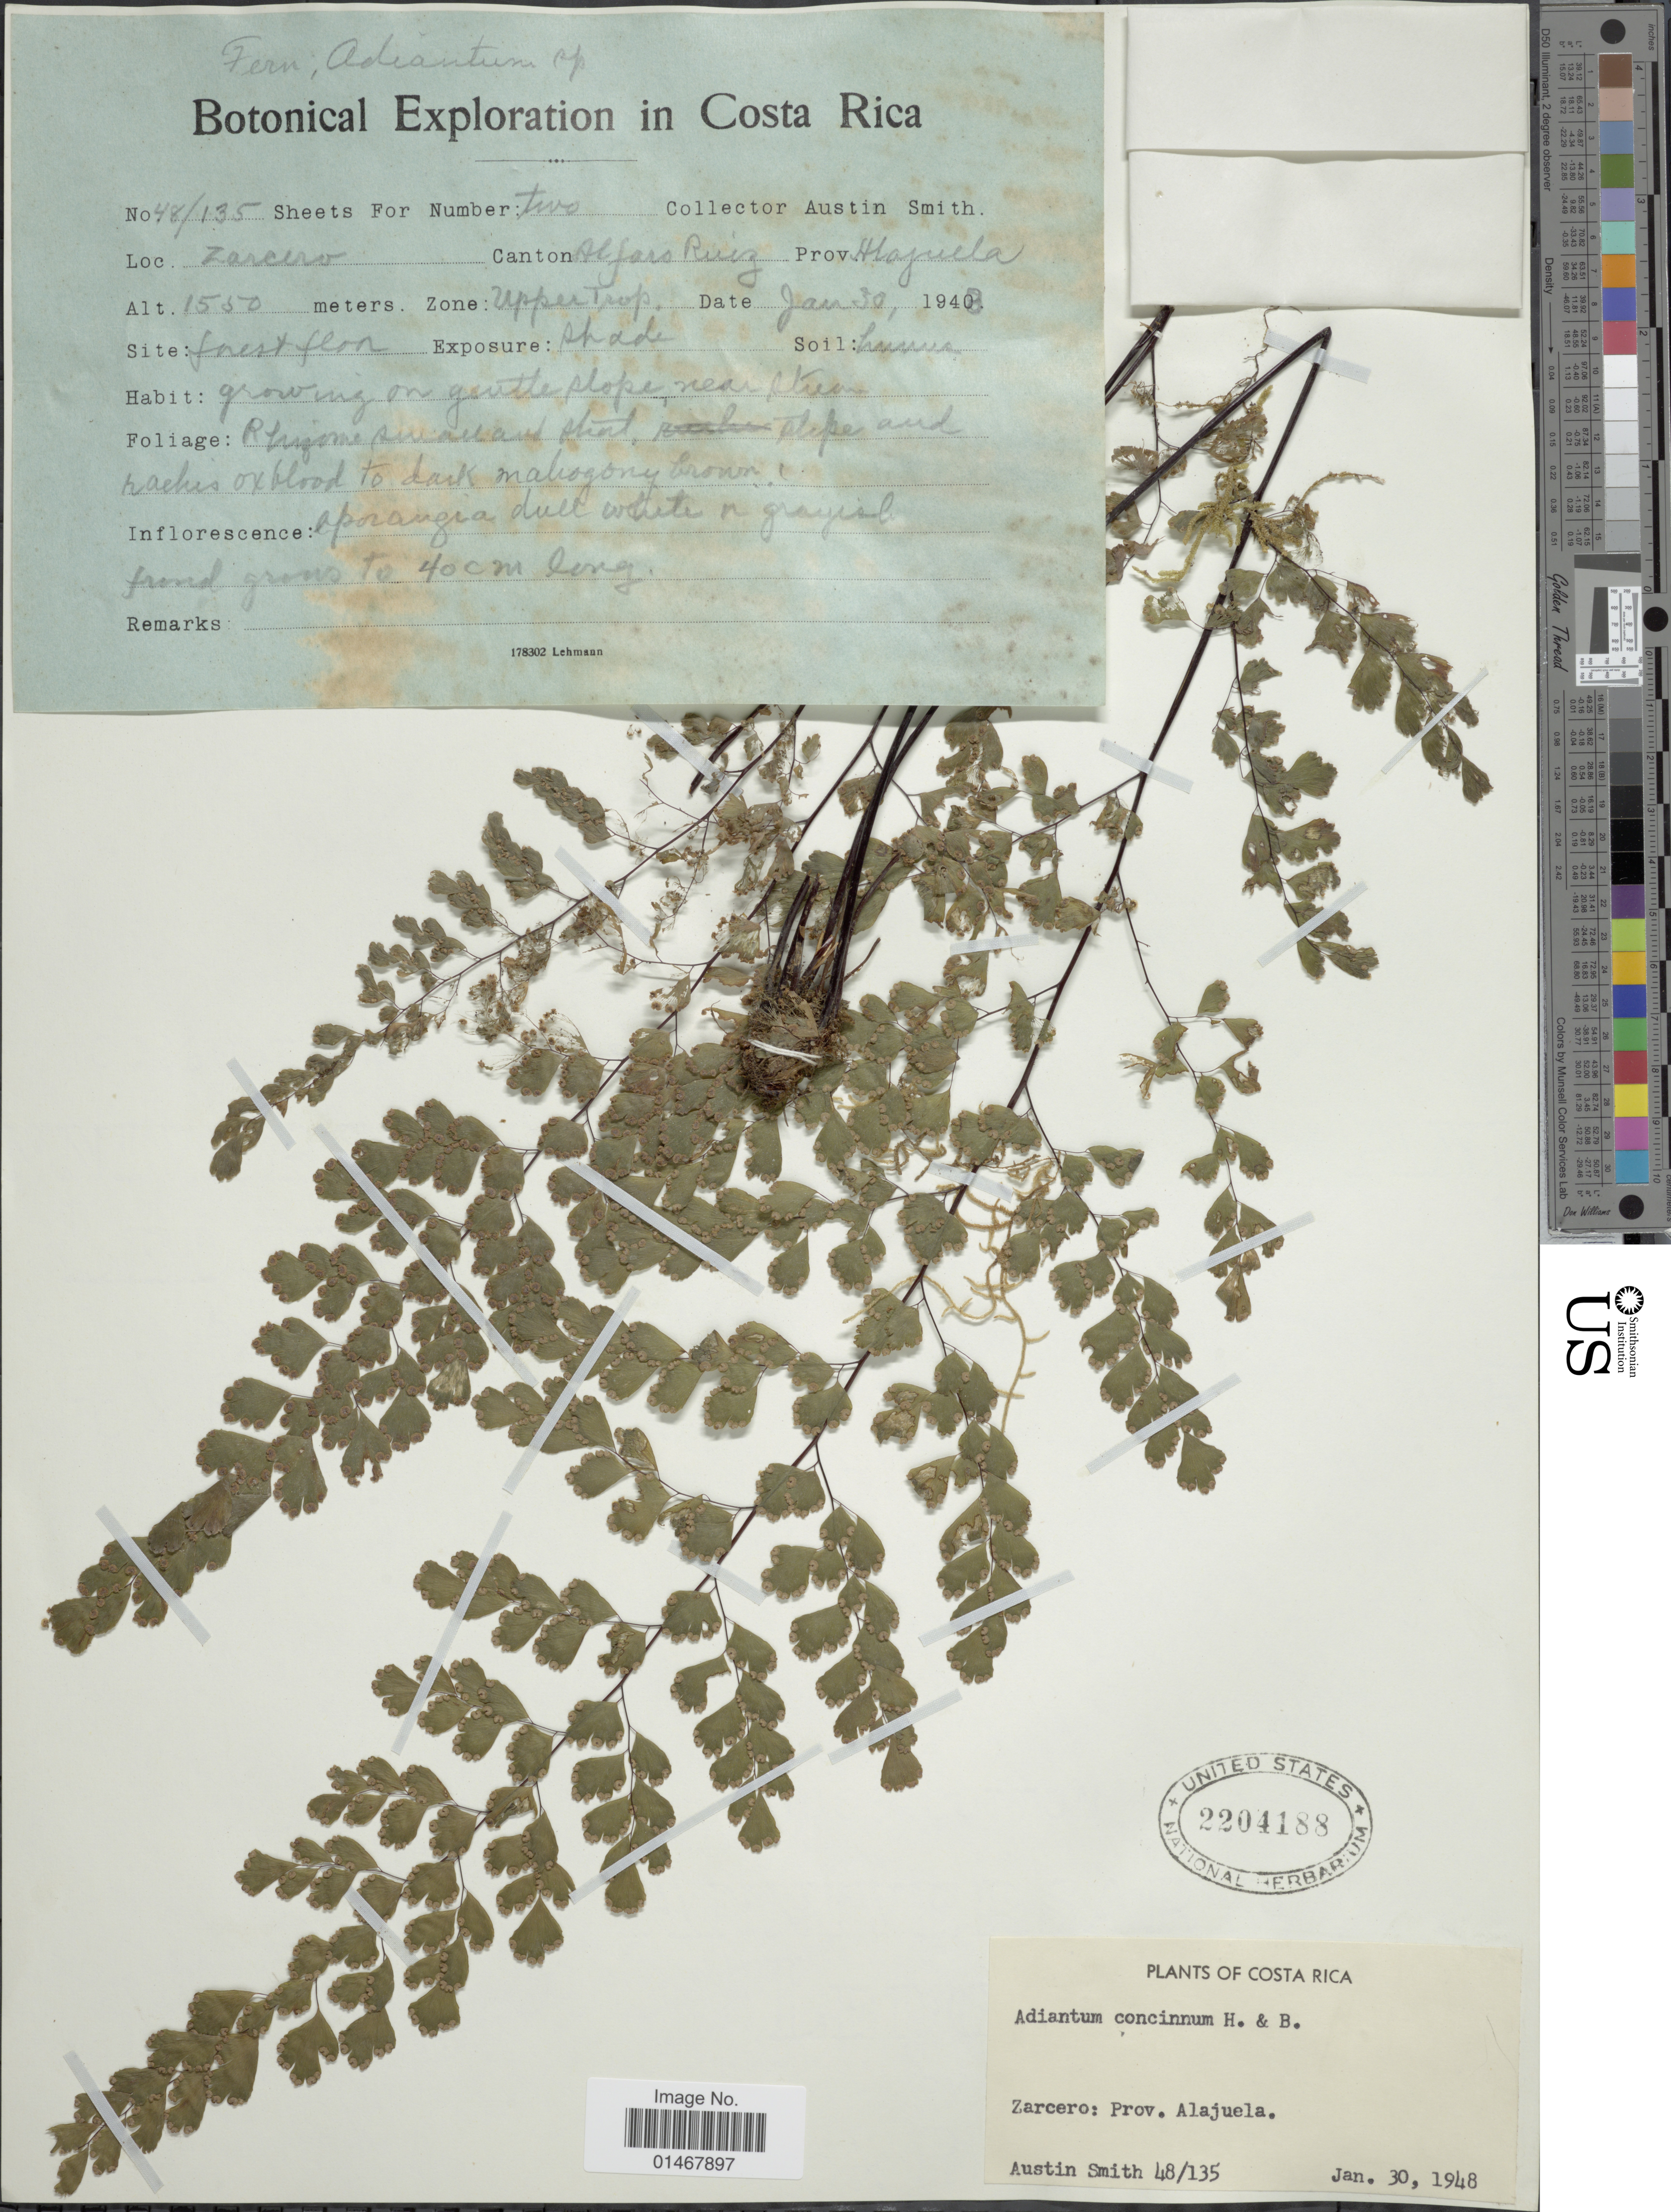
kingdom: Plantae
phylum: Tracheophyta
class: Polypodiopsida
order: Polypodiales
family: Pteridaceae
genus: Adiantum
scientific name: Adiantum raddianum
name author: C. Presl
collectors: Aust P. Smith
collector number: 48/135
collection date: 1948-01-30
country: Costa Rica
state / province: Alajuela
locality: Zarcero, Canton Alfaro Ruiz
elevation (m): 1550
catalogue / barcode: US 2204188